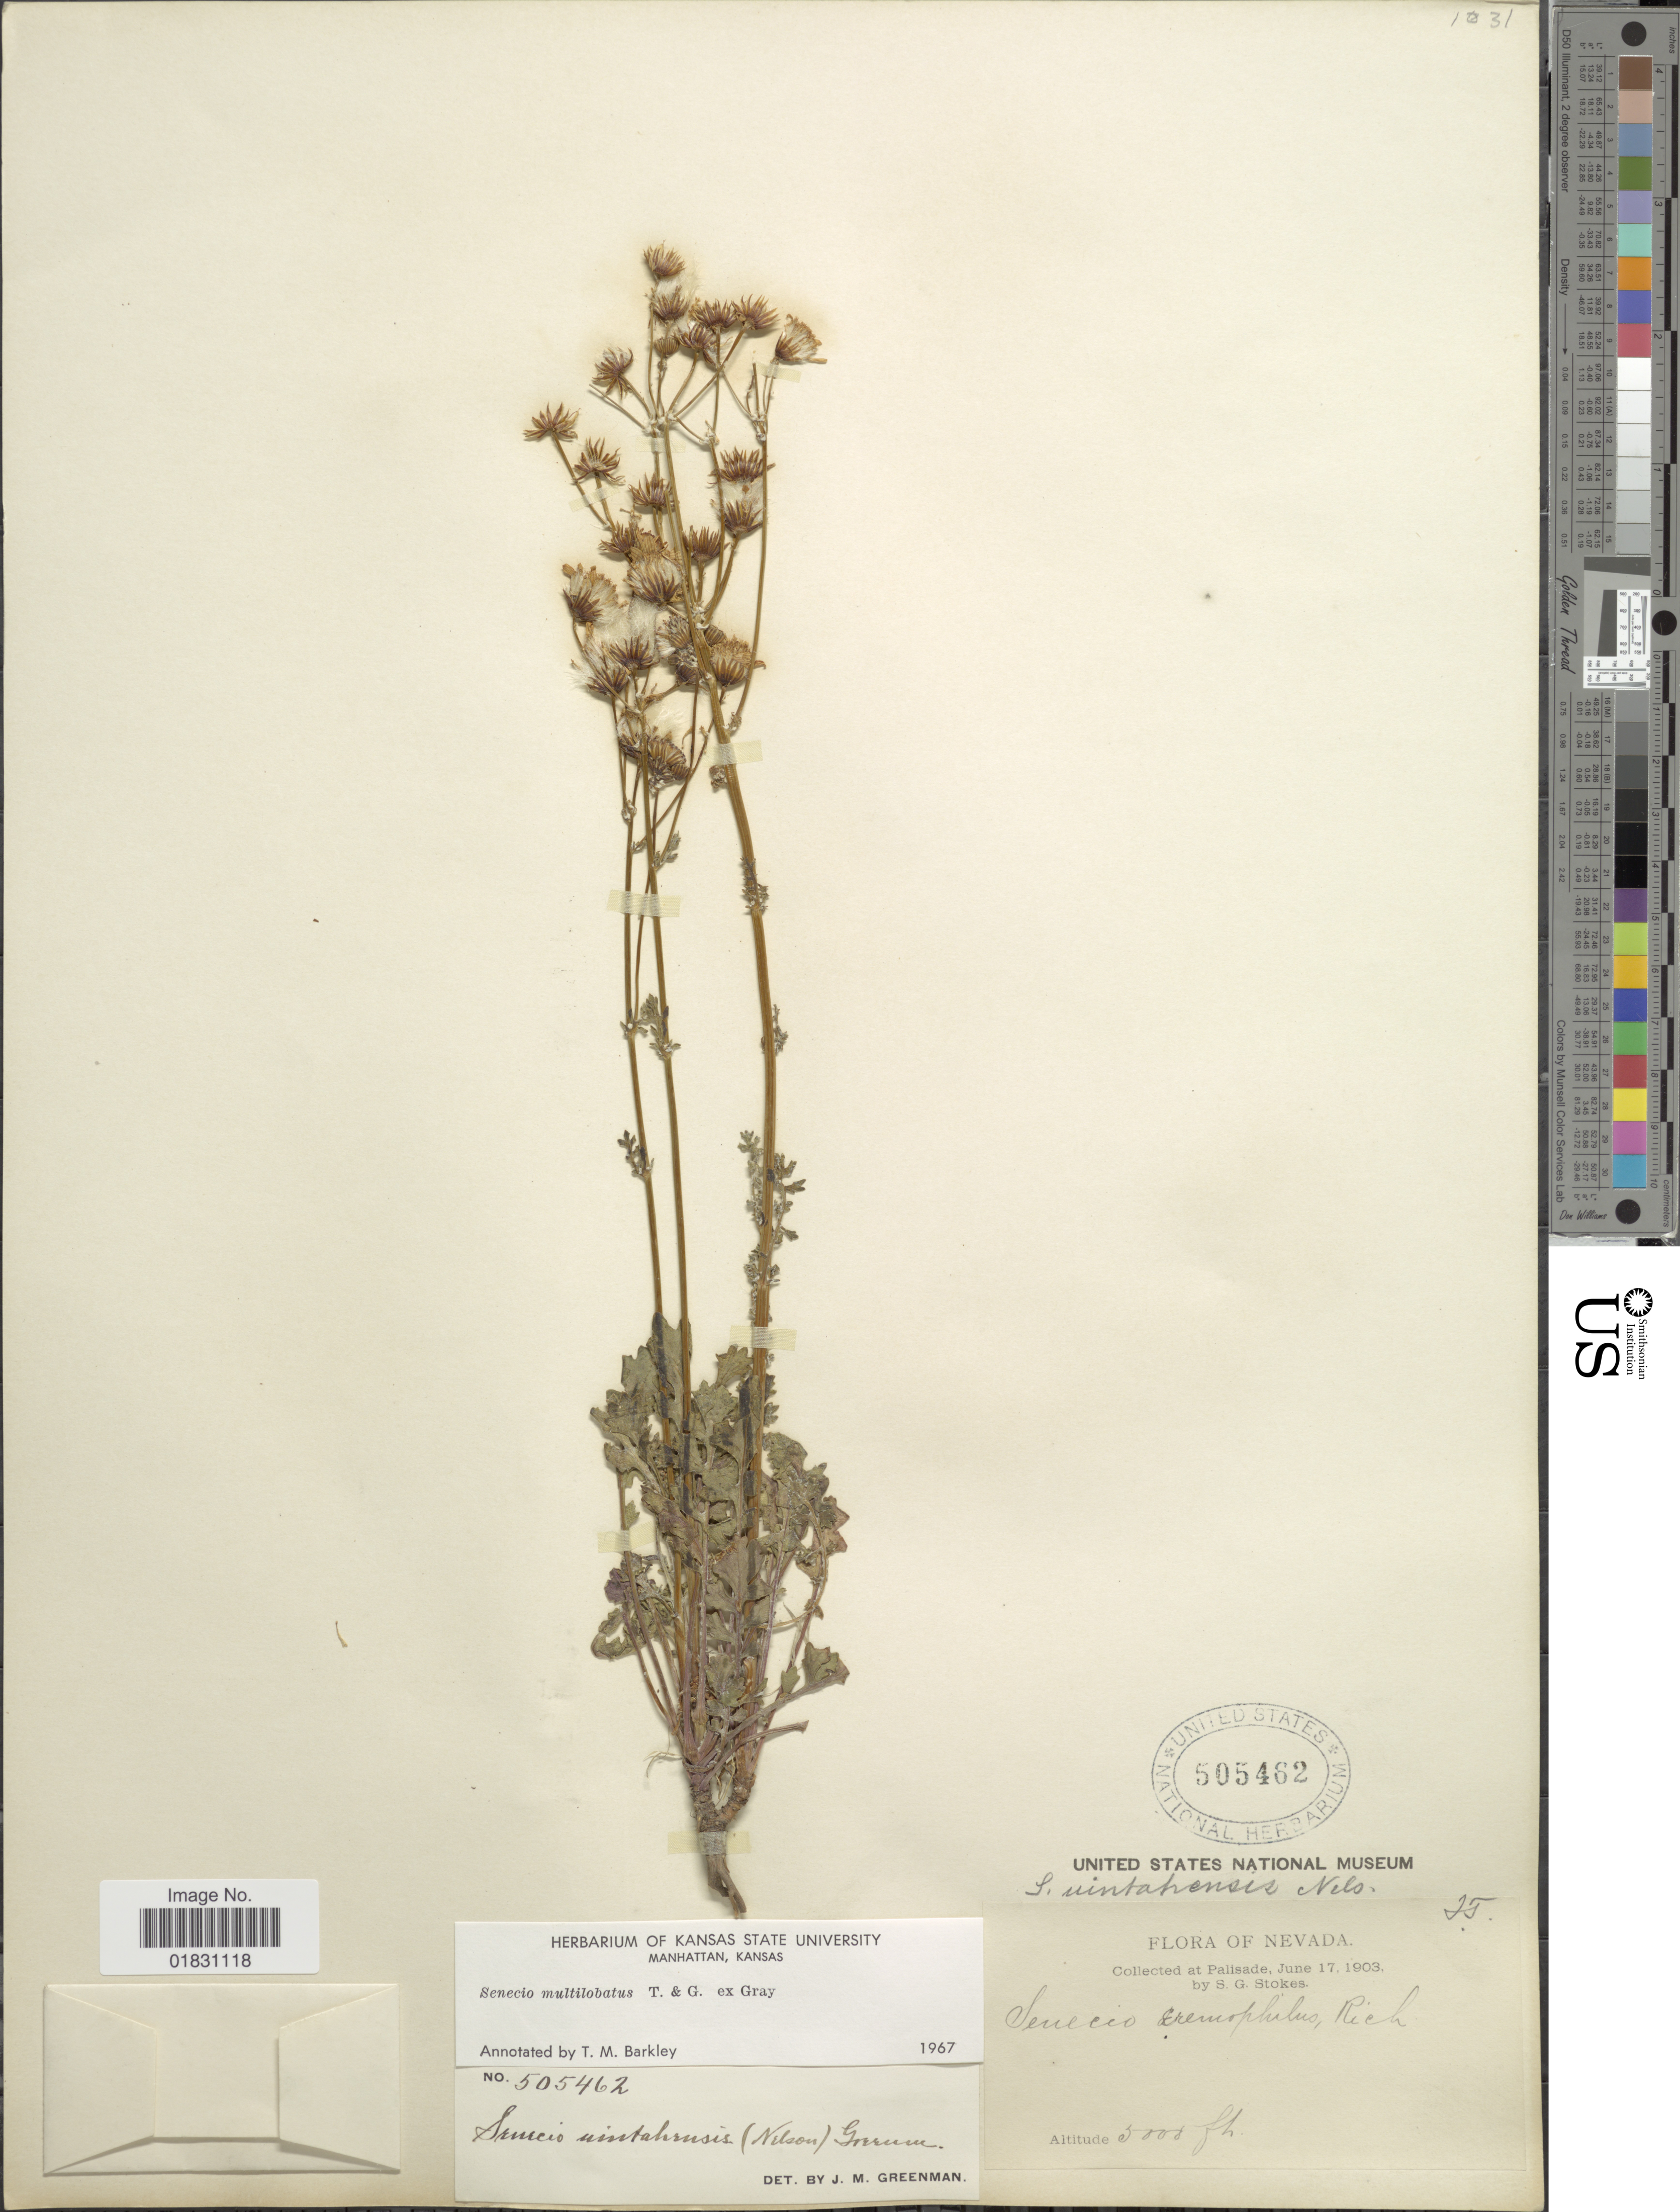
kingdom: Plantae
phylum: Tracheophyta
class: Magnoliopsida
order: Asterales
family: Asteraceae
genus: Packera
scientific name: Packera multilobata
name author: (Torr. & A. Gray) W.A. Weber & Á. Löve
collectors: S. G. Stokes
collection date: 1903-06-17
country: United States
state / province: Nevada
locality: At Palisade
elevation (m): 1524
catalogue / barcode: US 505462